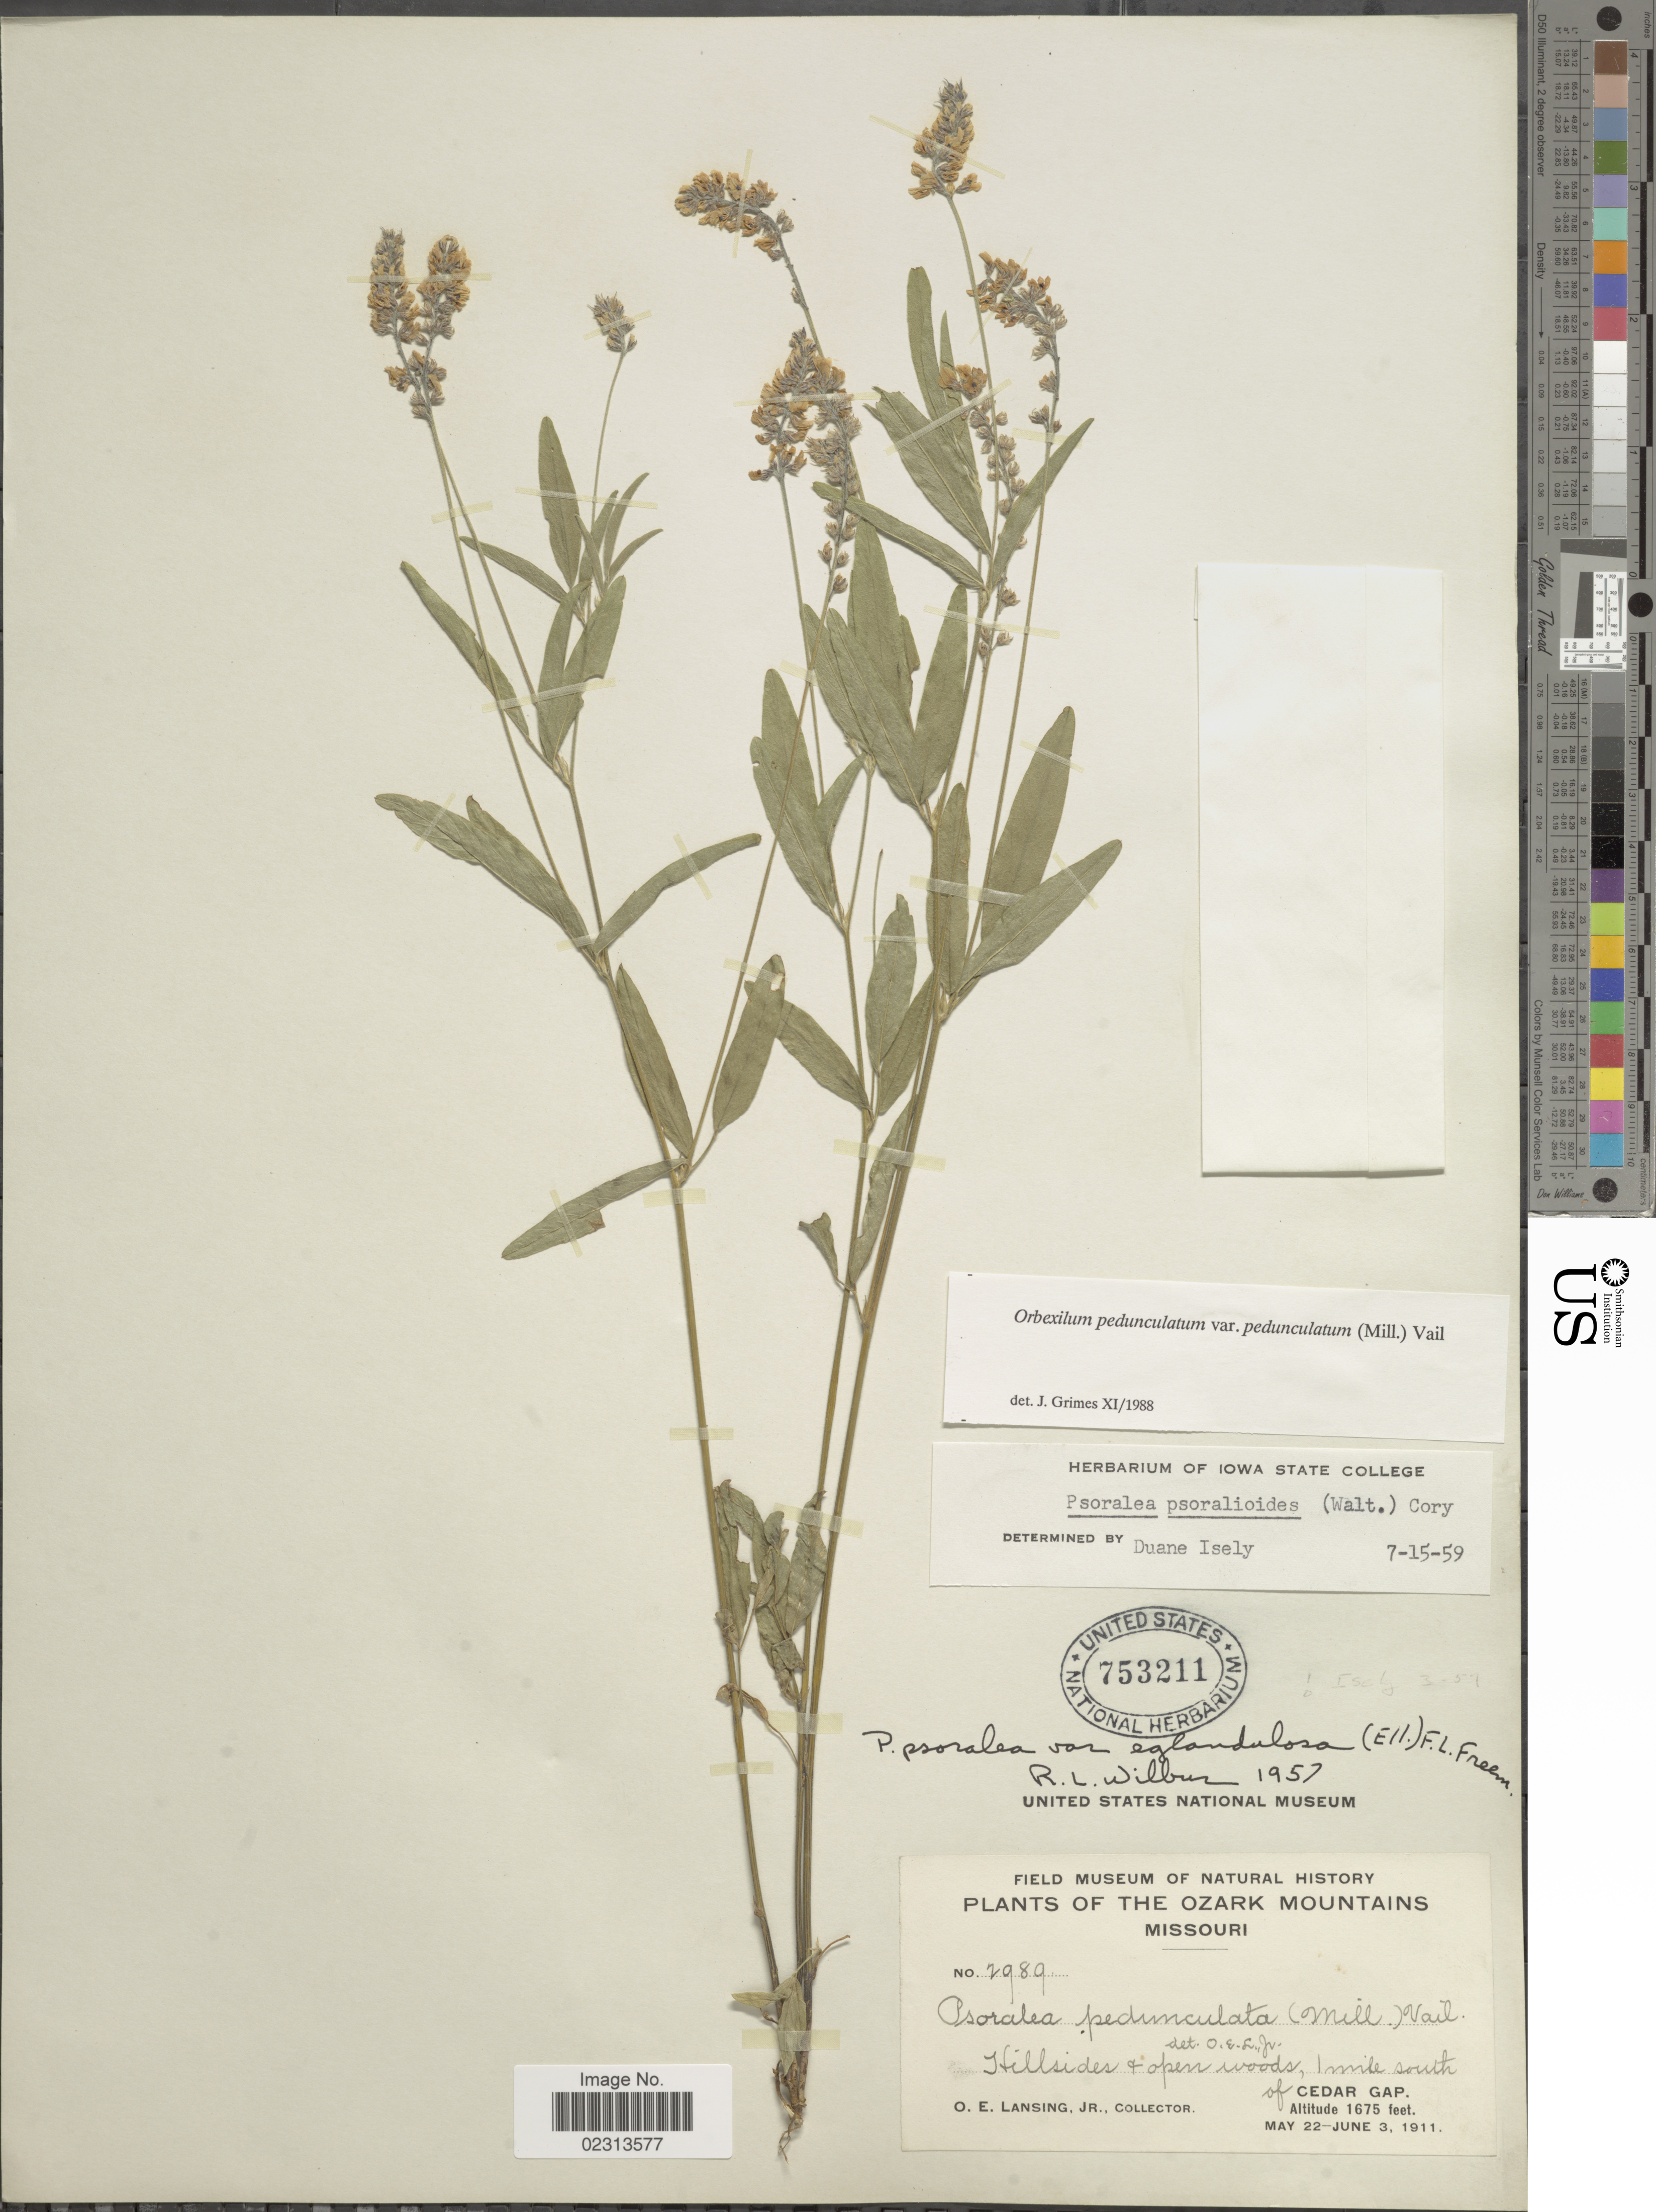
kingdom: Plantae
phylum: Tracheophyta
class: Magnoliopsida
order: Fabales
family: Fabaceae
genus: Orbexilum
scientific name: Orbexilum pedunculatum var. pedunculatum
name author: (Miller) Rydberg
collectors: O. Lansing Jr.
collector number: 2989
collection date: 1911-05-22/1911-06-03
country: United States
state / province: Missouri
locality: Ozark Mountains, 1 mile south of Cedar Gap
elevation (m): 511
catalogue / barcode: US 753211